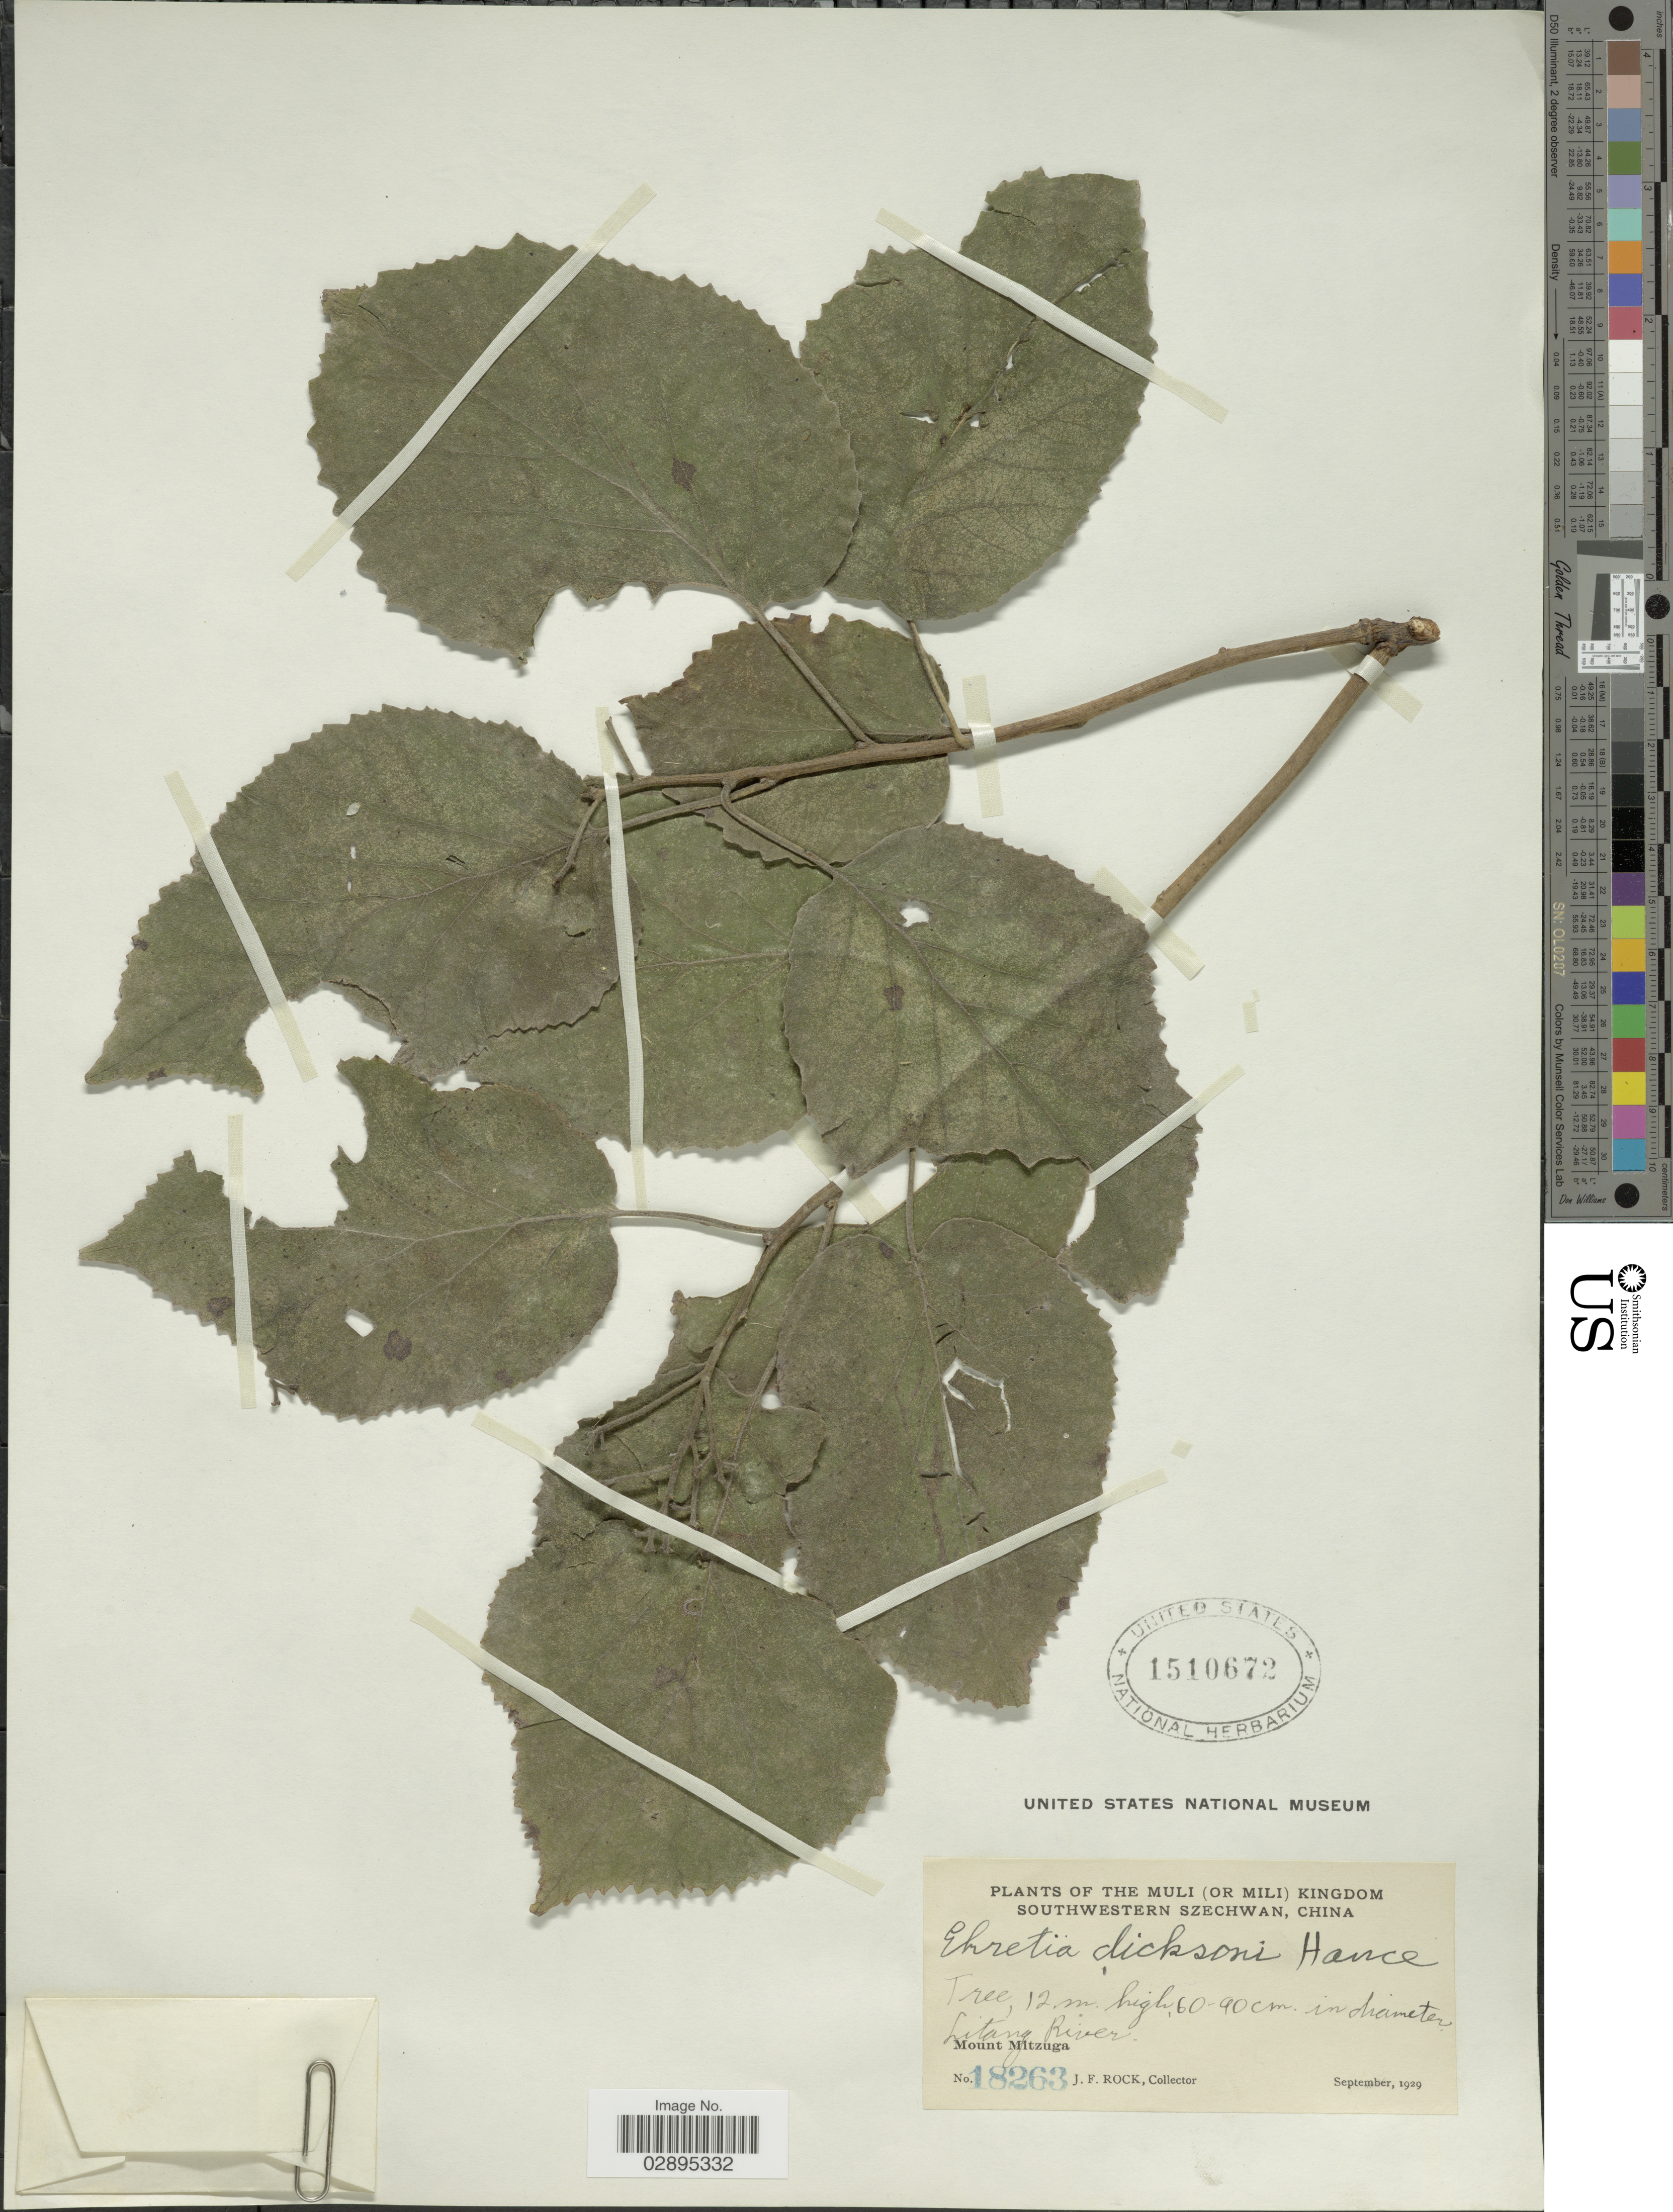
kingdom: Plantae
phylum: Tracheophyta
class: Magnoliopsida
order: Boraginales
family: Ehretiaceae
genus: Ehretia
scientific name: Ehretia dicksonii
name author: Hance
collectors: J. Rock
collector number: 18263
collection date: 1929-09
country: China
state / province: Sichuan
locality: Muli (or Mili) Kingdom, Southwestern Szechuan. Litang River. Mount Mitzuga.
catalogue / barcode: US 1510672